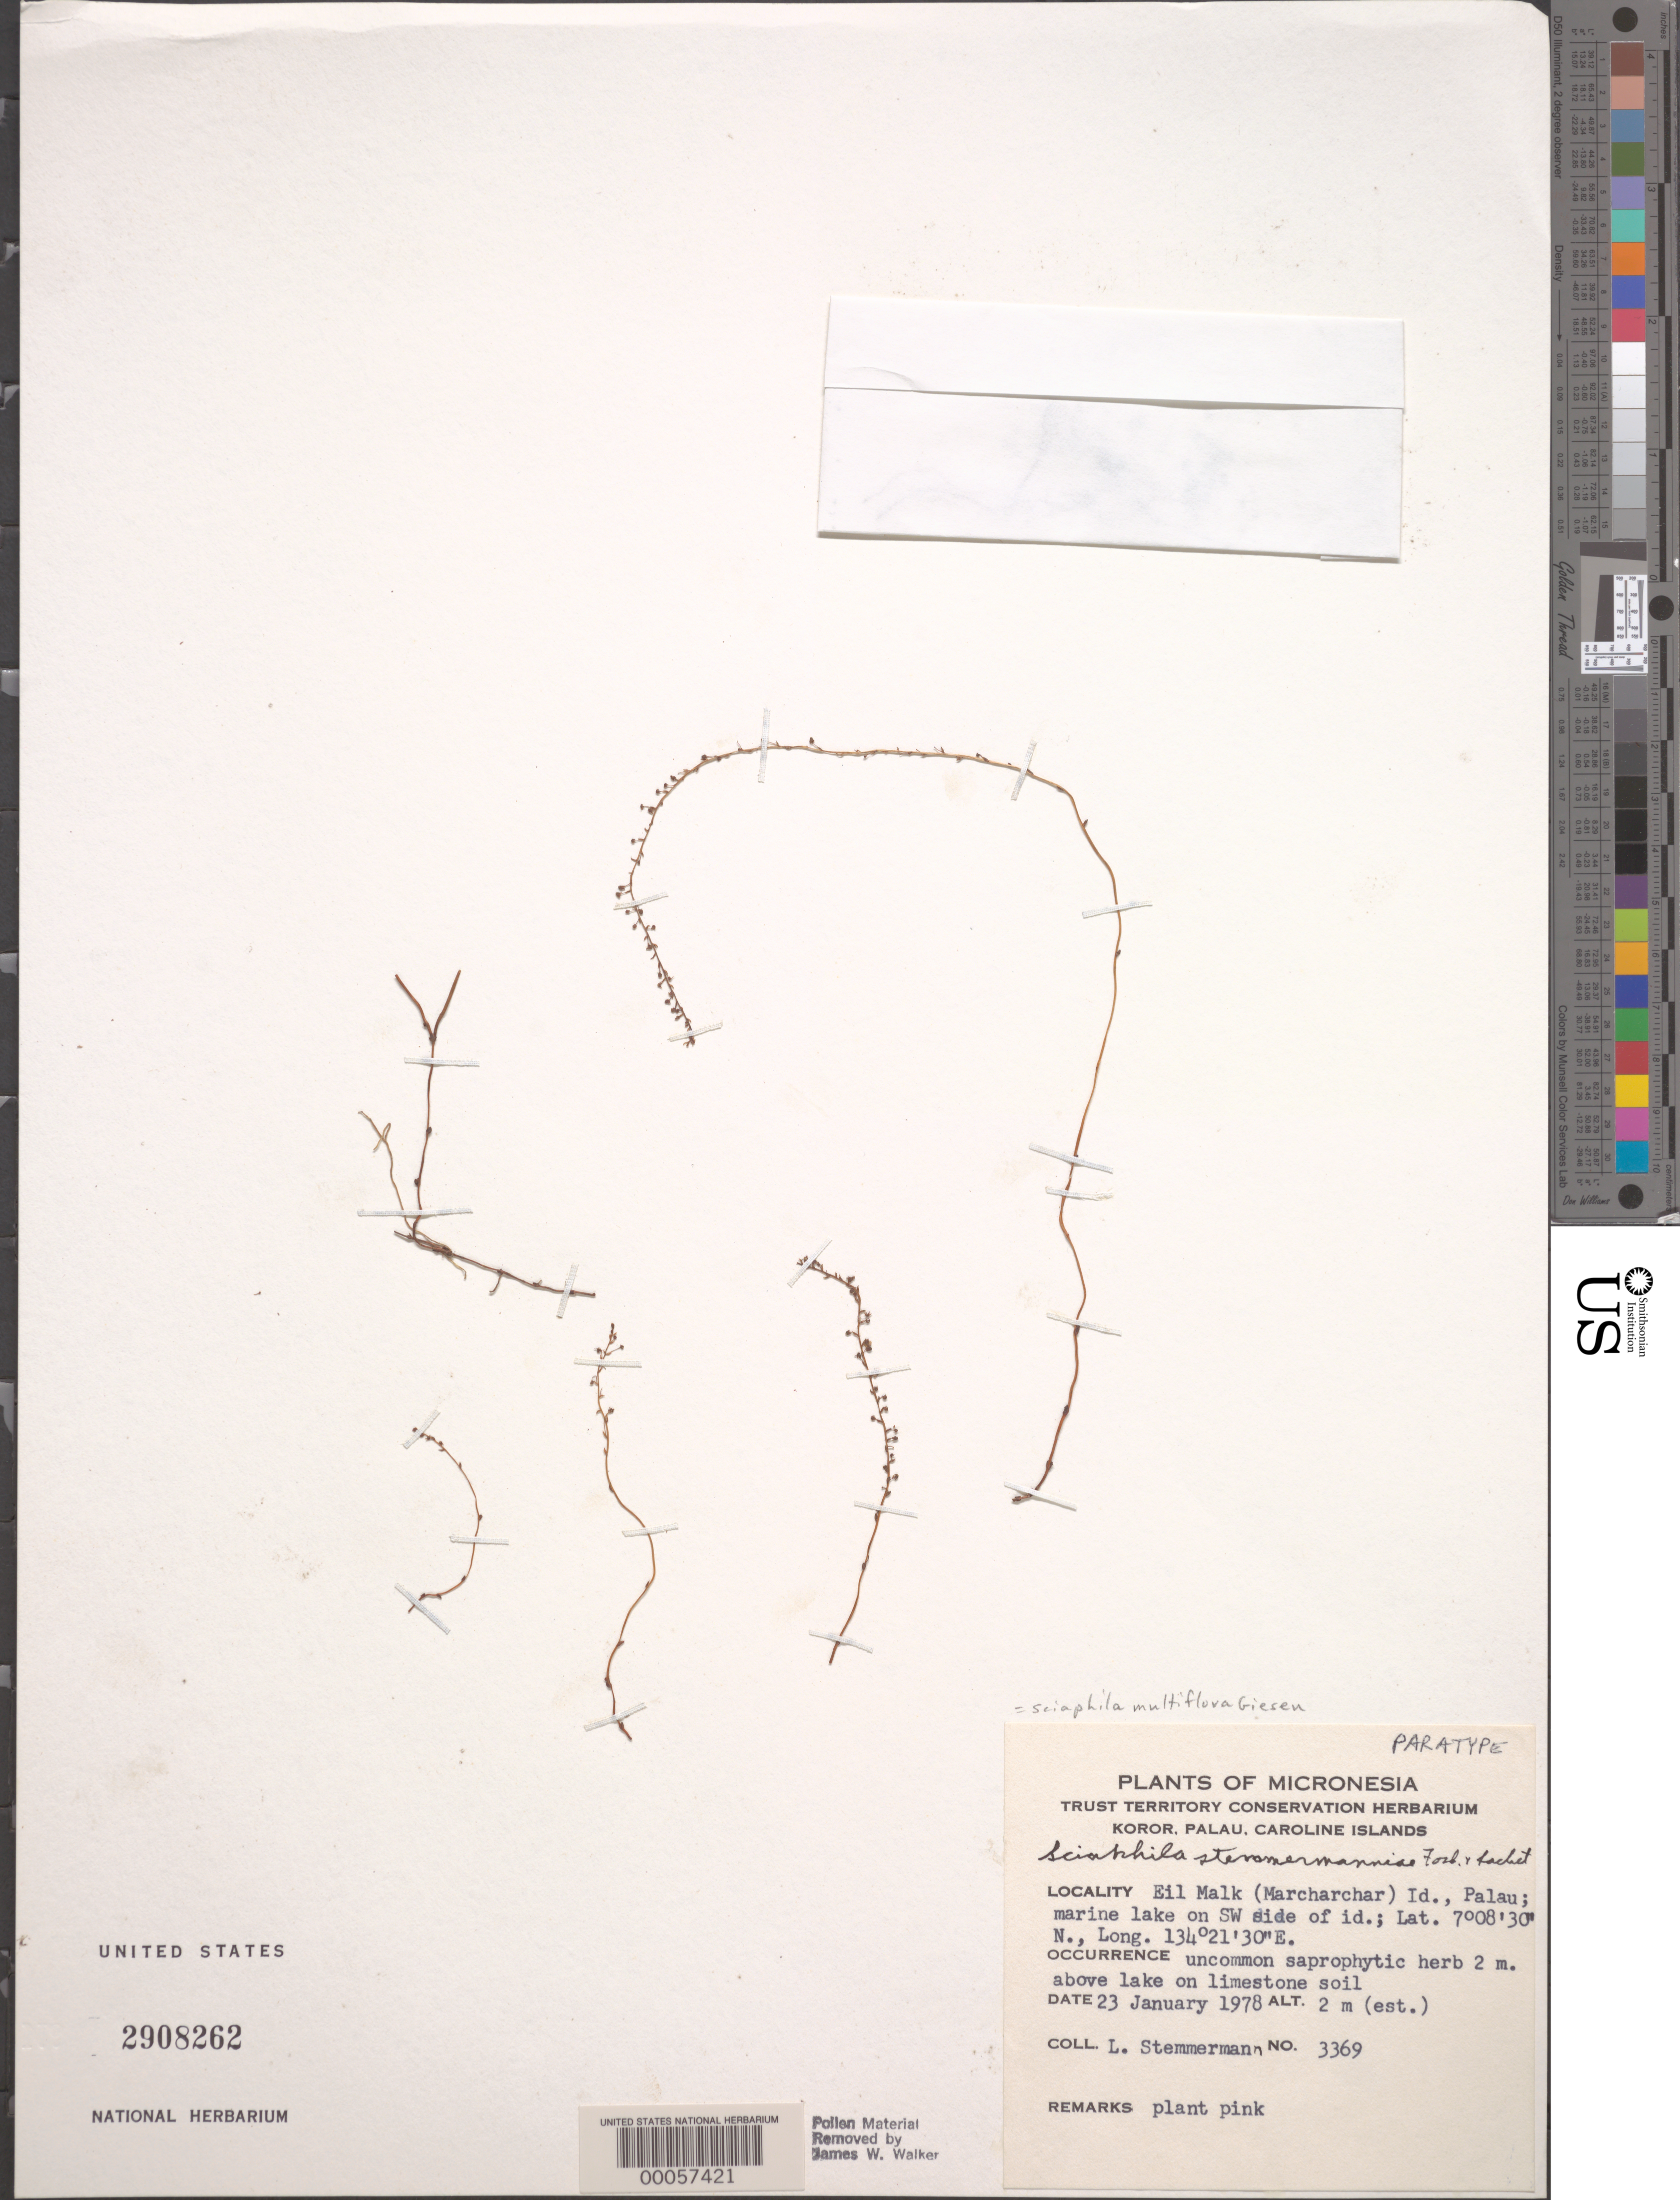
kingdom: Plantae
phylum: Tracheophyta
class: Liliopsida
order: Pandanales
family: Triuridaceae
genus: Sciaphila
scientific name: Sciaphila multiflora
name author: Giesen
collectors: L. Stemmermann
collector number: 3369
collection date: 1978-01-23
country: Palau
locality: Micronesia. Eil Malk (Marcharchar) Id., Palau; marine lake on SW side of id.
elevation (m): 2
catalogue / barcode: US 2908262